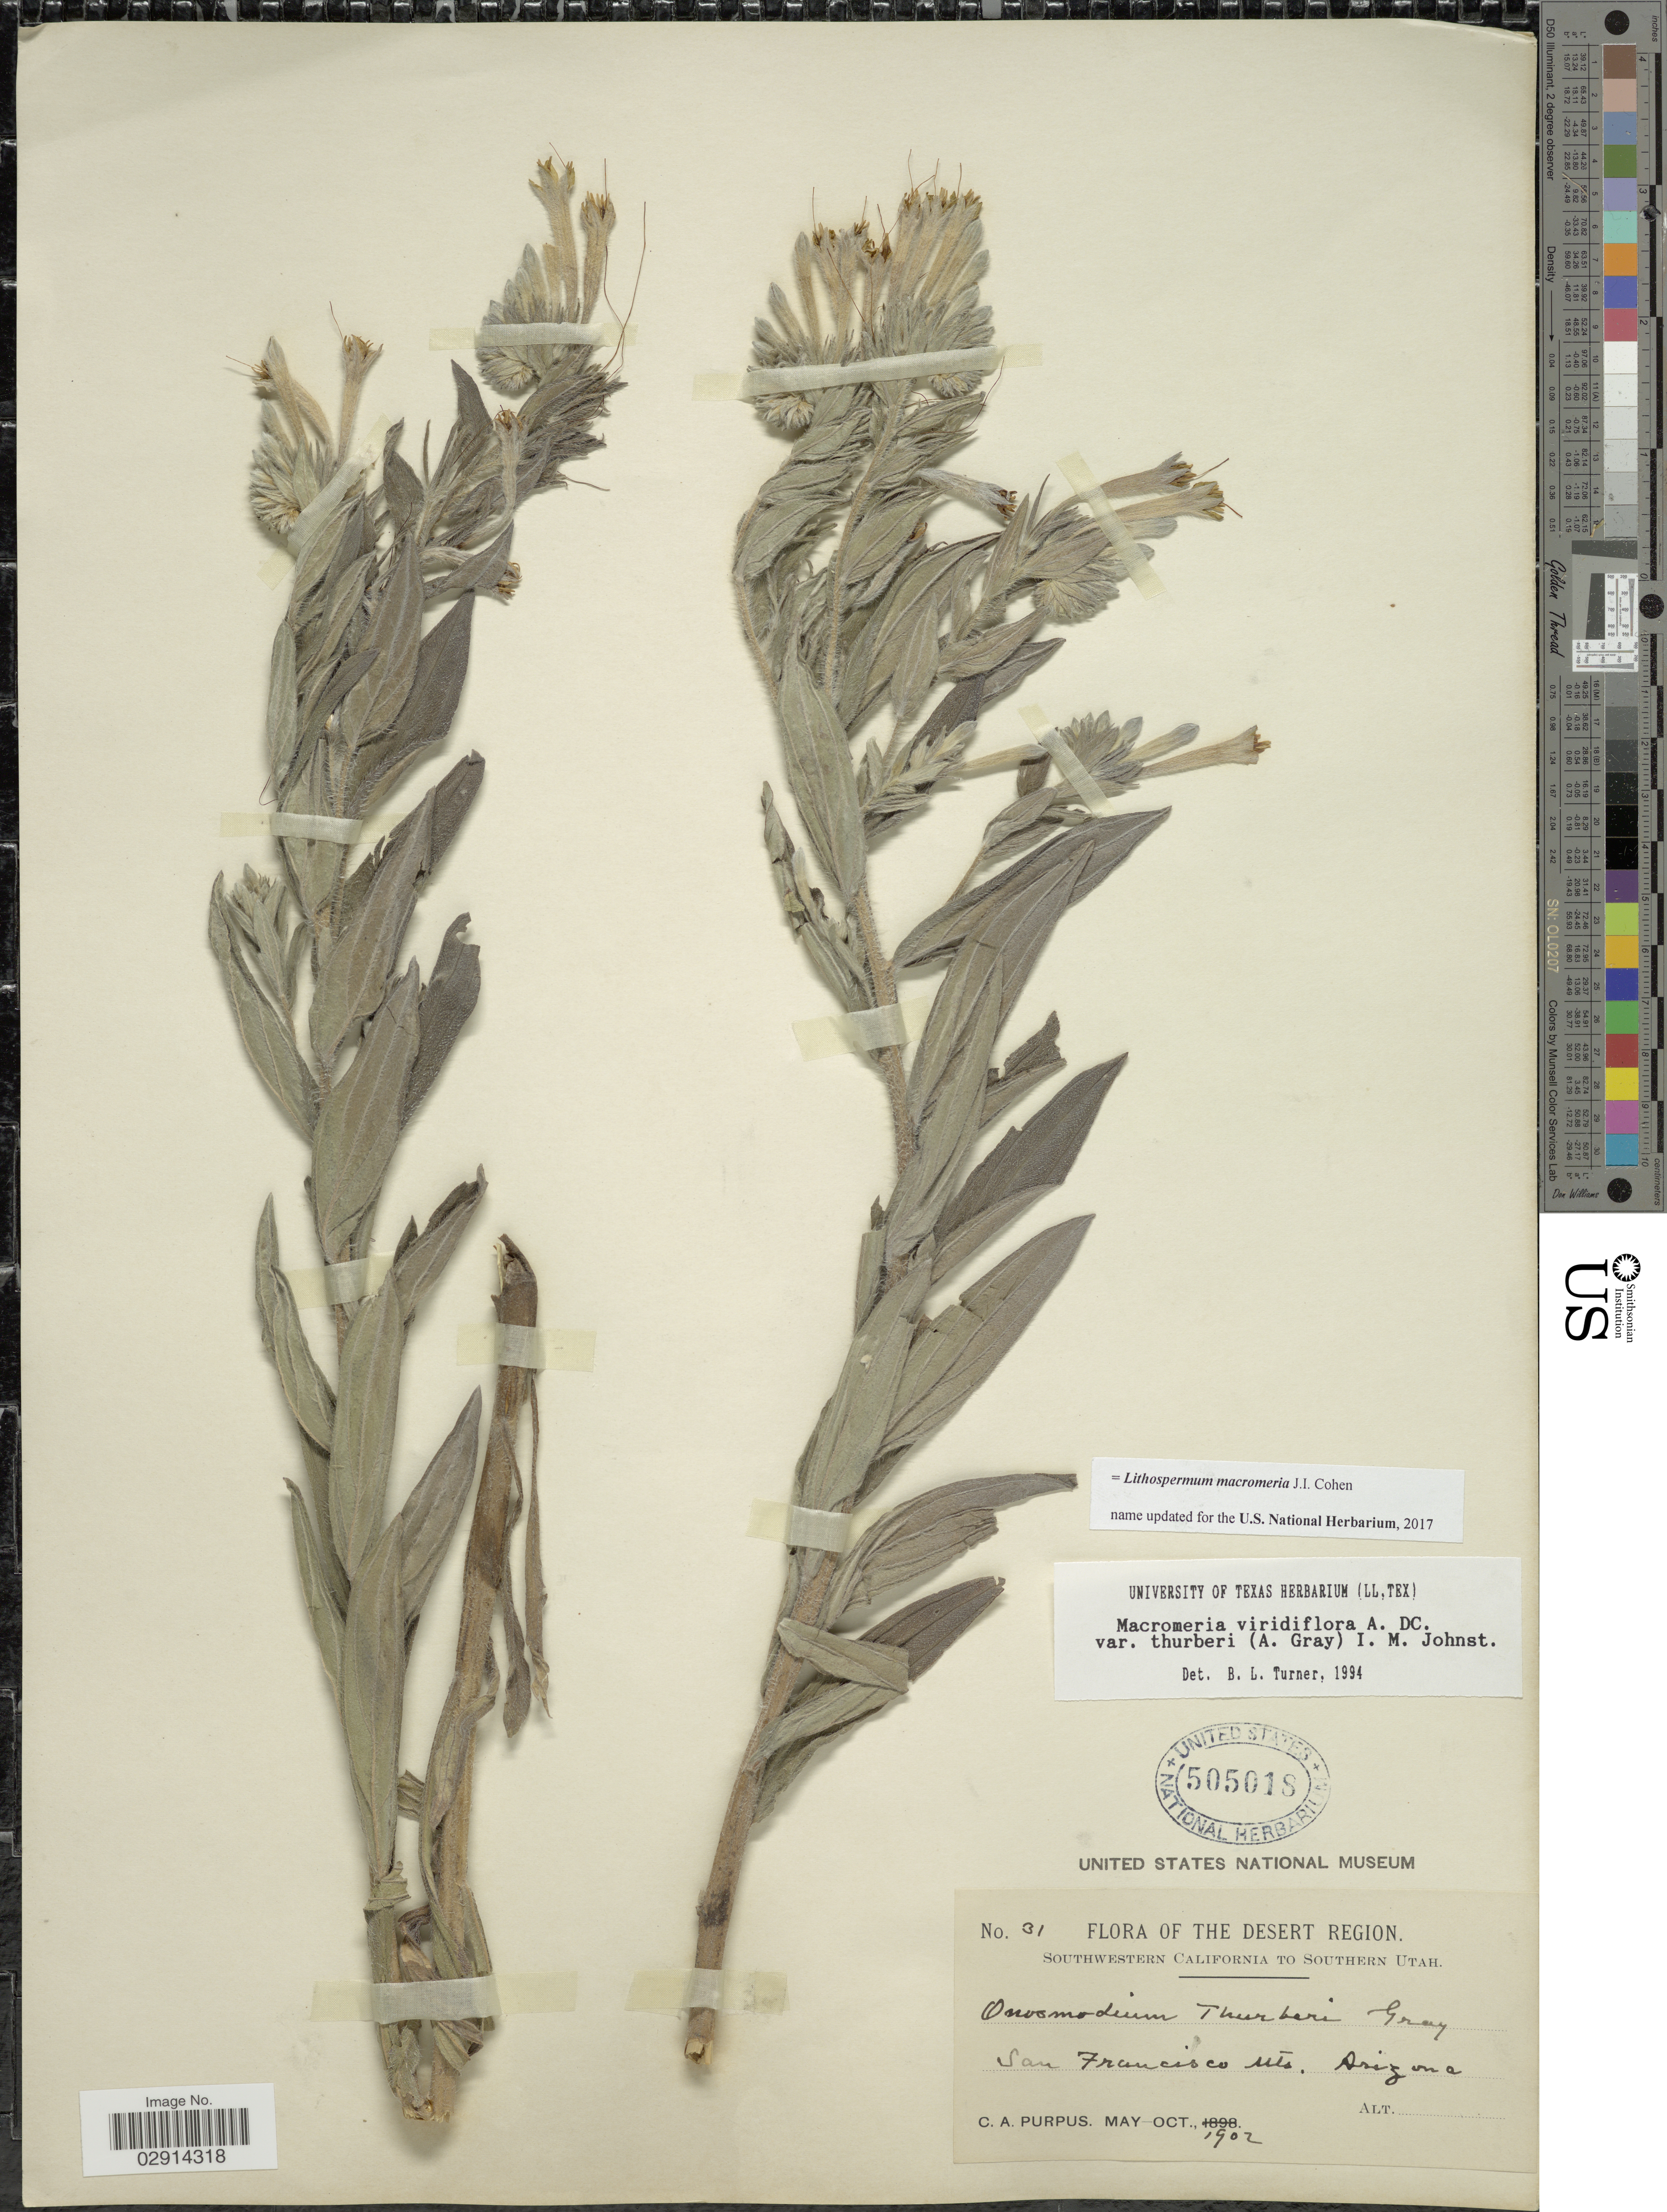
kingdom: Plantae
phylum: Tracheophyta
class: Magnoliopsida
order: Boraginales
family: Boraginaceae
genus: Lithospermum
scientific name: Lithospermum macromeria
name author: Cohen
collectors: C. A. Purpus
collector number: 31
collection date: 1902-05/1902-10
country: United States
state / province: Arizona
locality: The Desert Region, San Francisco Mts.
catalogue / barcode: US 505018